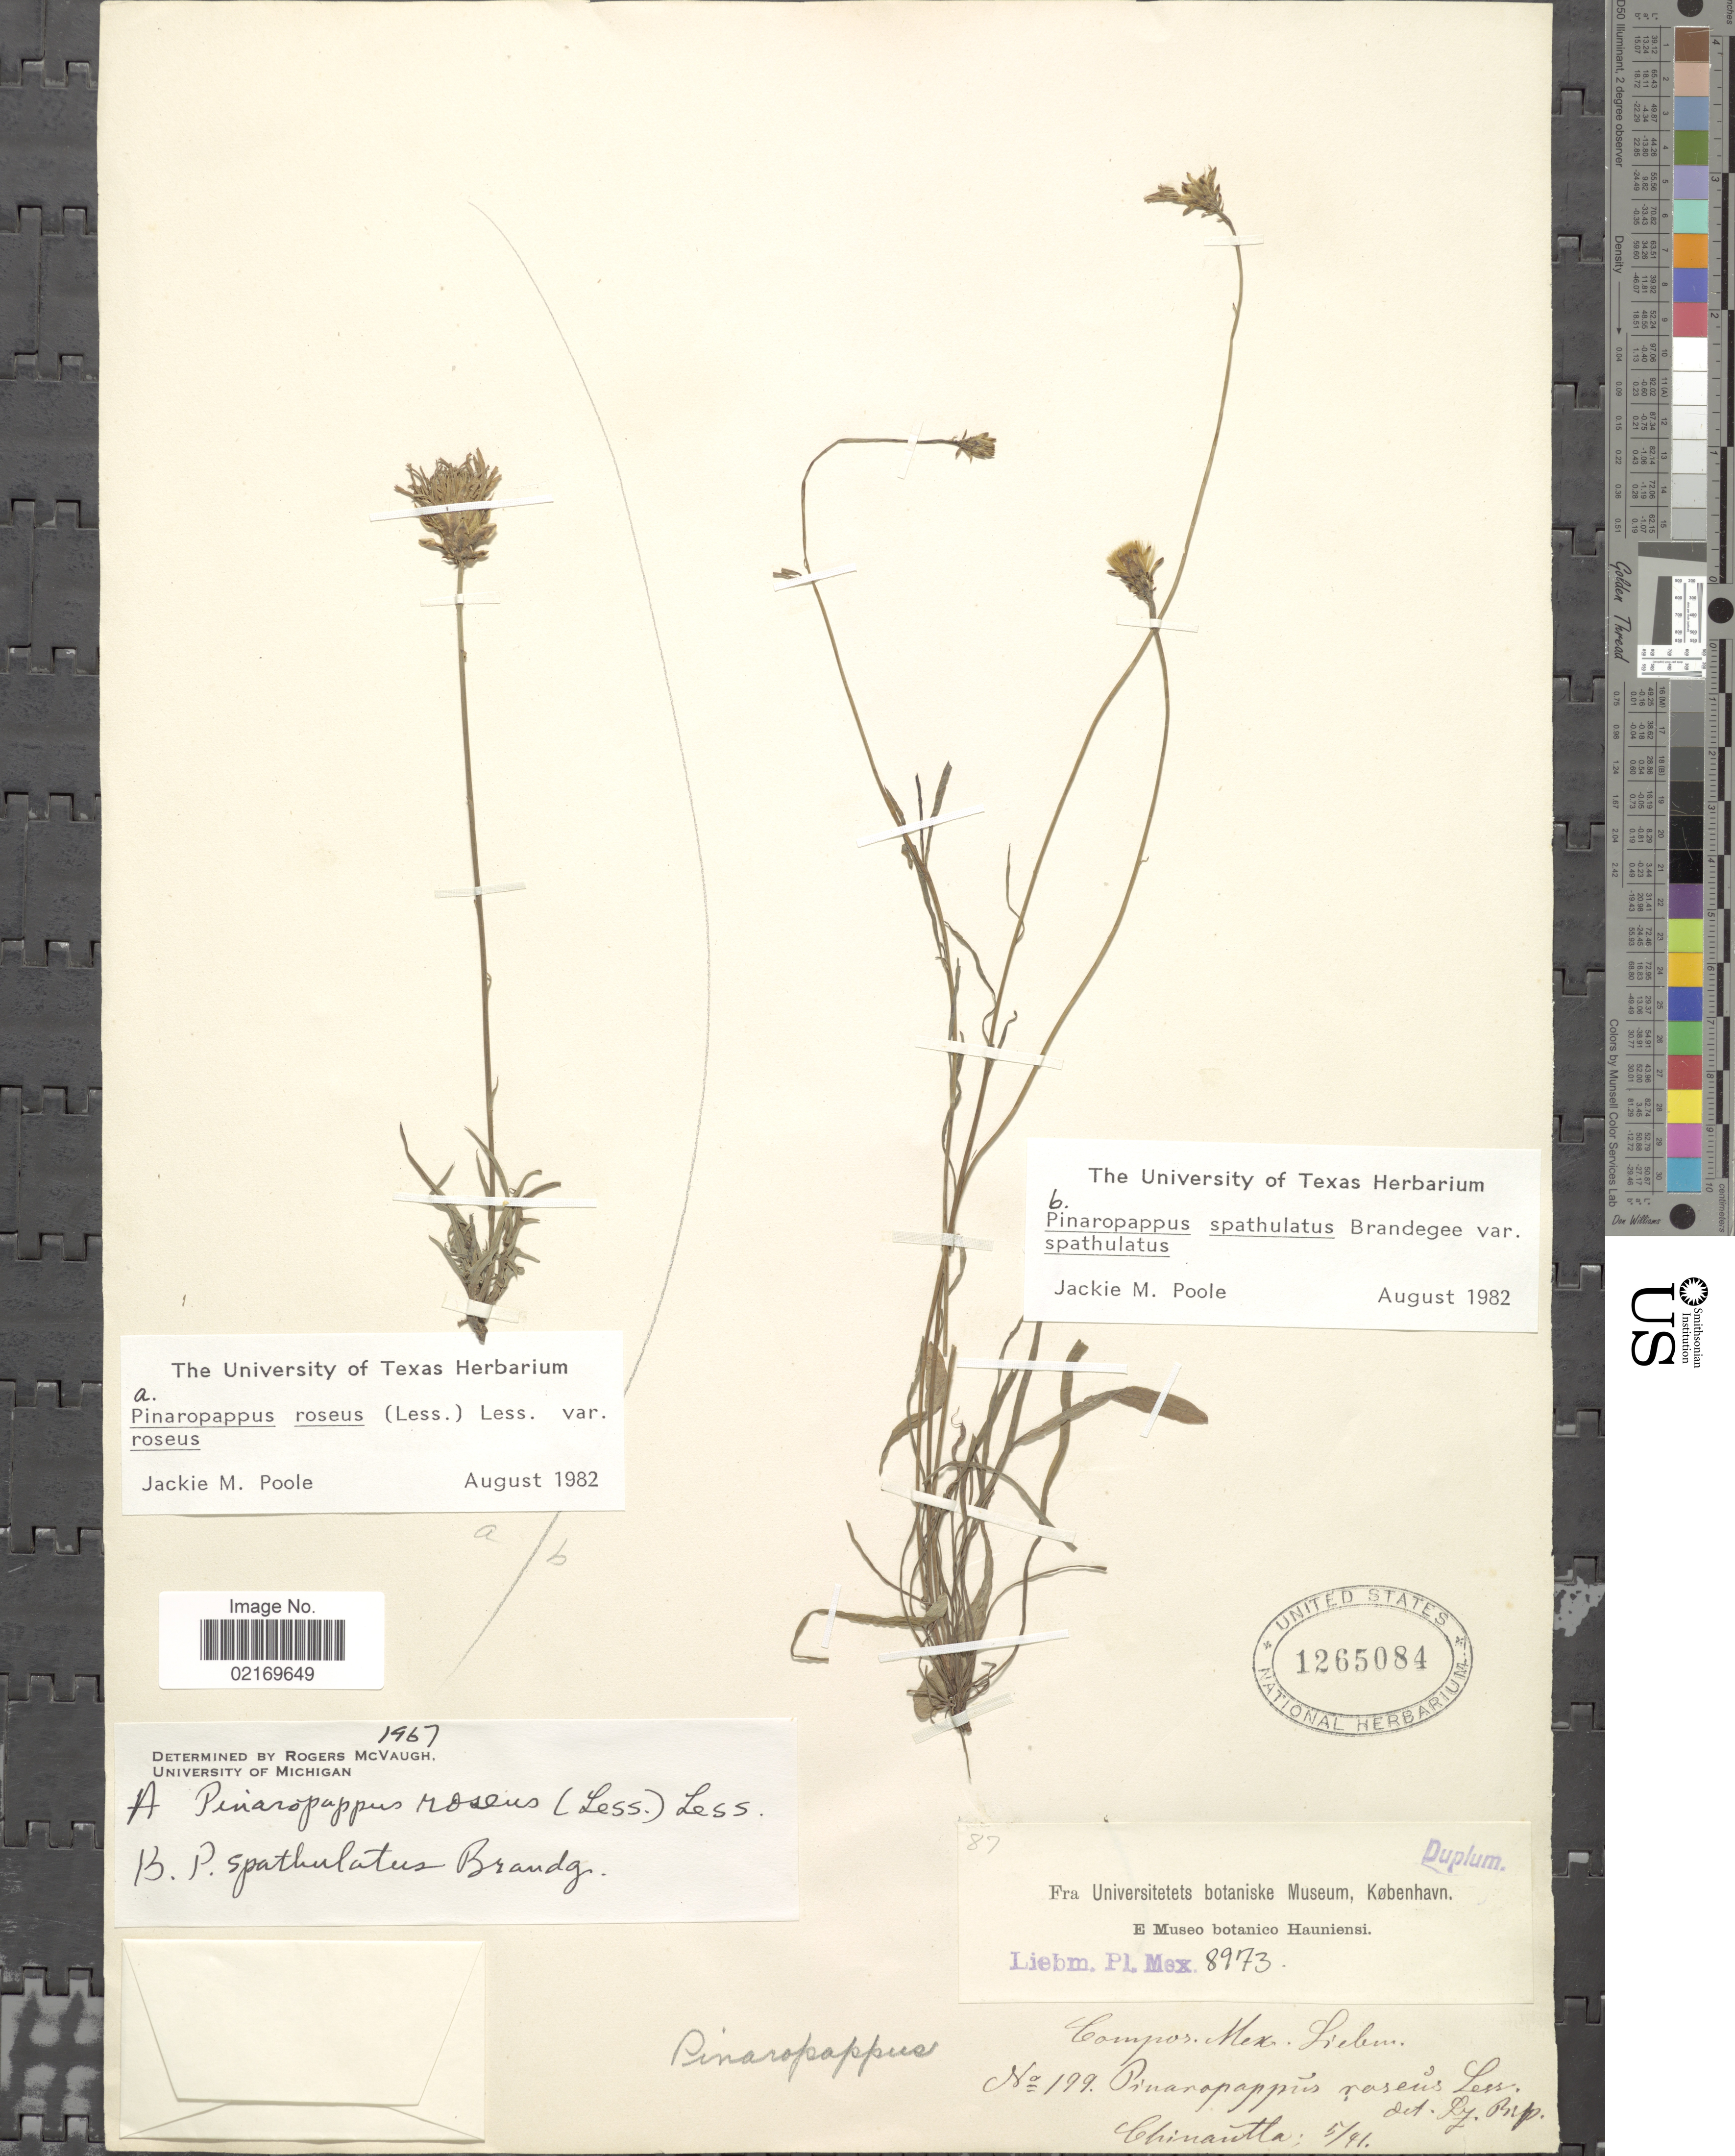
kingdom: Plantae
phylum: Tracheophyta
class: Magnoliopsida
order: Asterales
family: Asteraceae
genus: Pinaropappus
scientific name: Pinaropappus spathulatus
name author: Brandegee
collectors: Liebmann, --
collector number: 8973/199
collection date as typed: Transcribed d/m/y: /5/41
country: Mexico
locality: Mex., Chinantla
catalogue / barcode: US 1265084